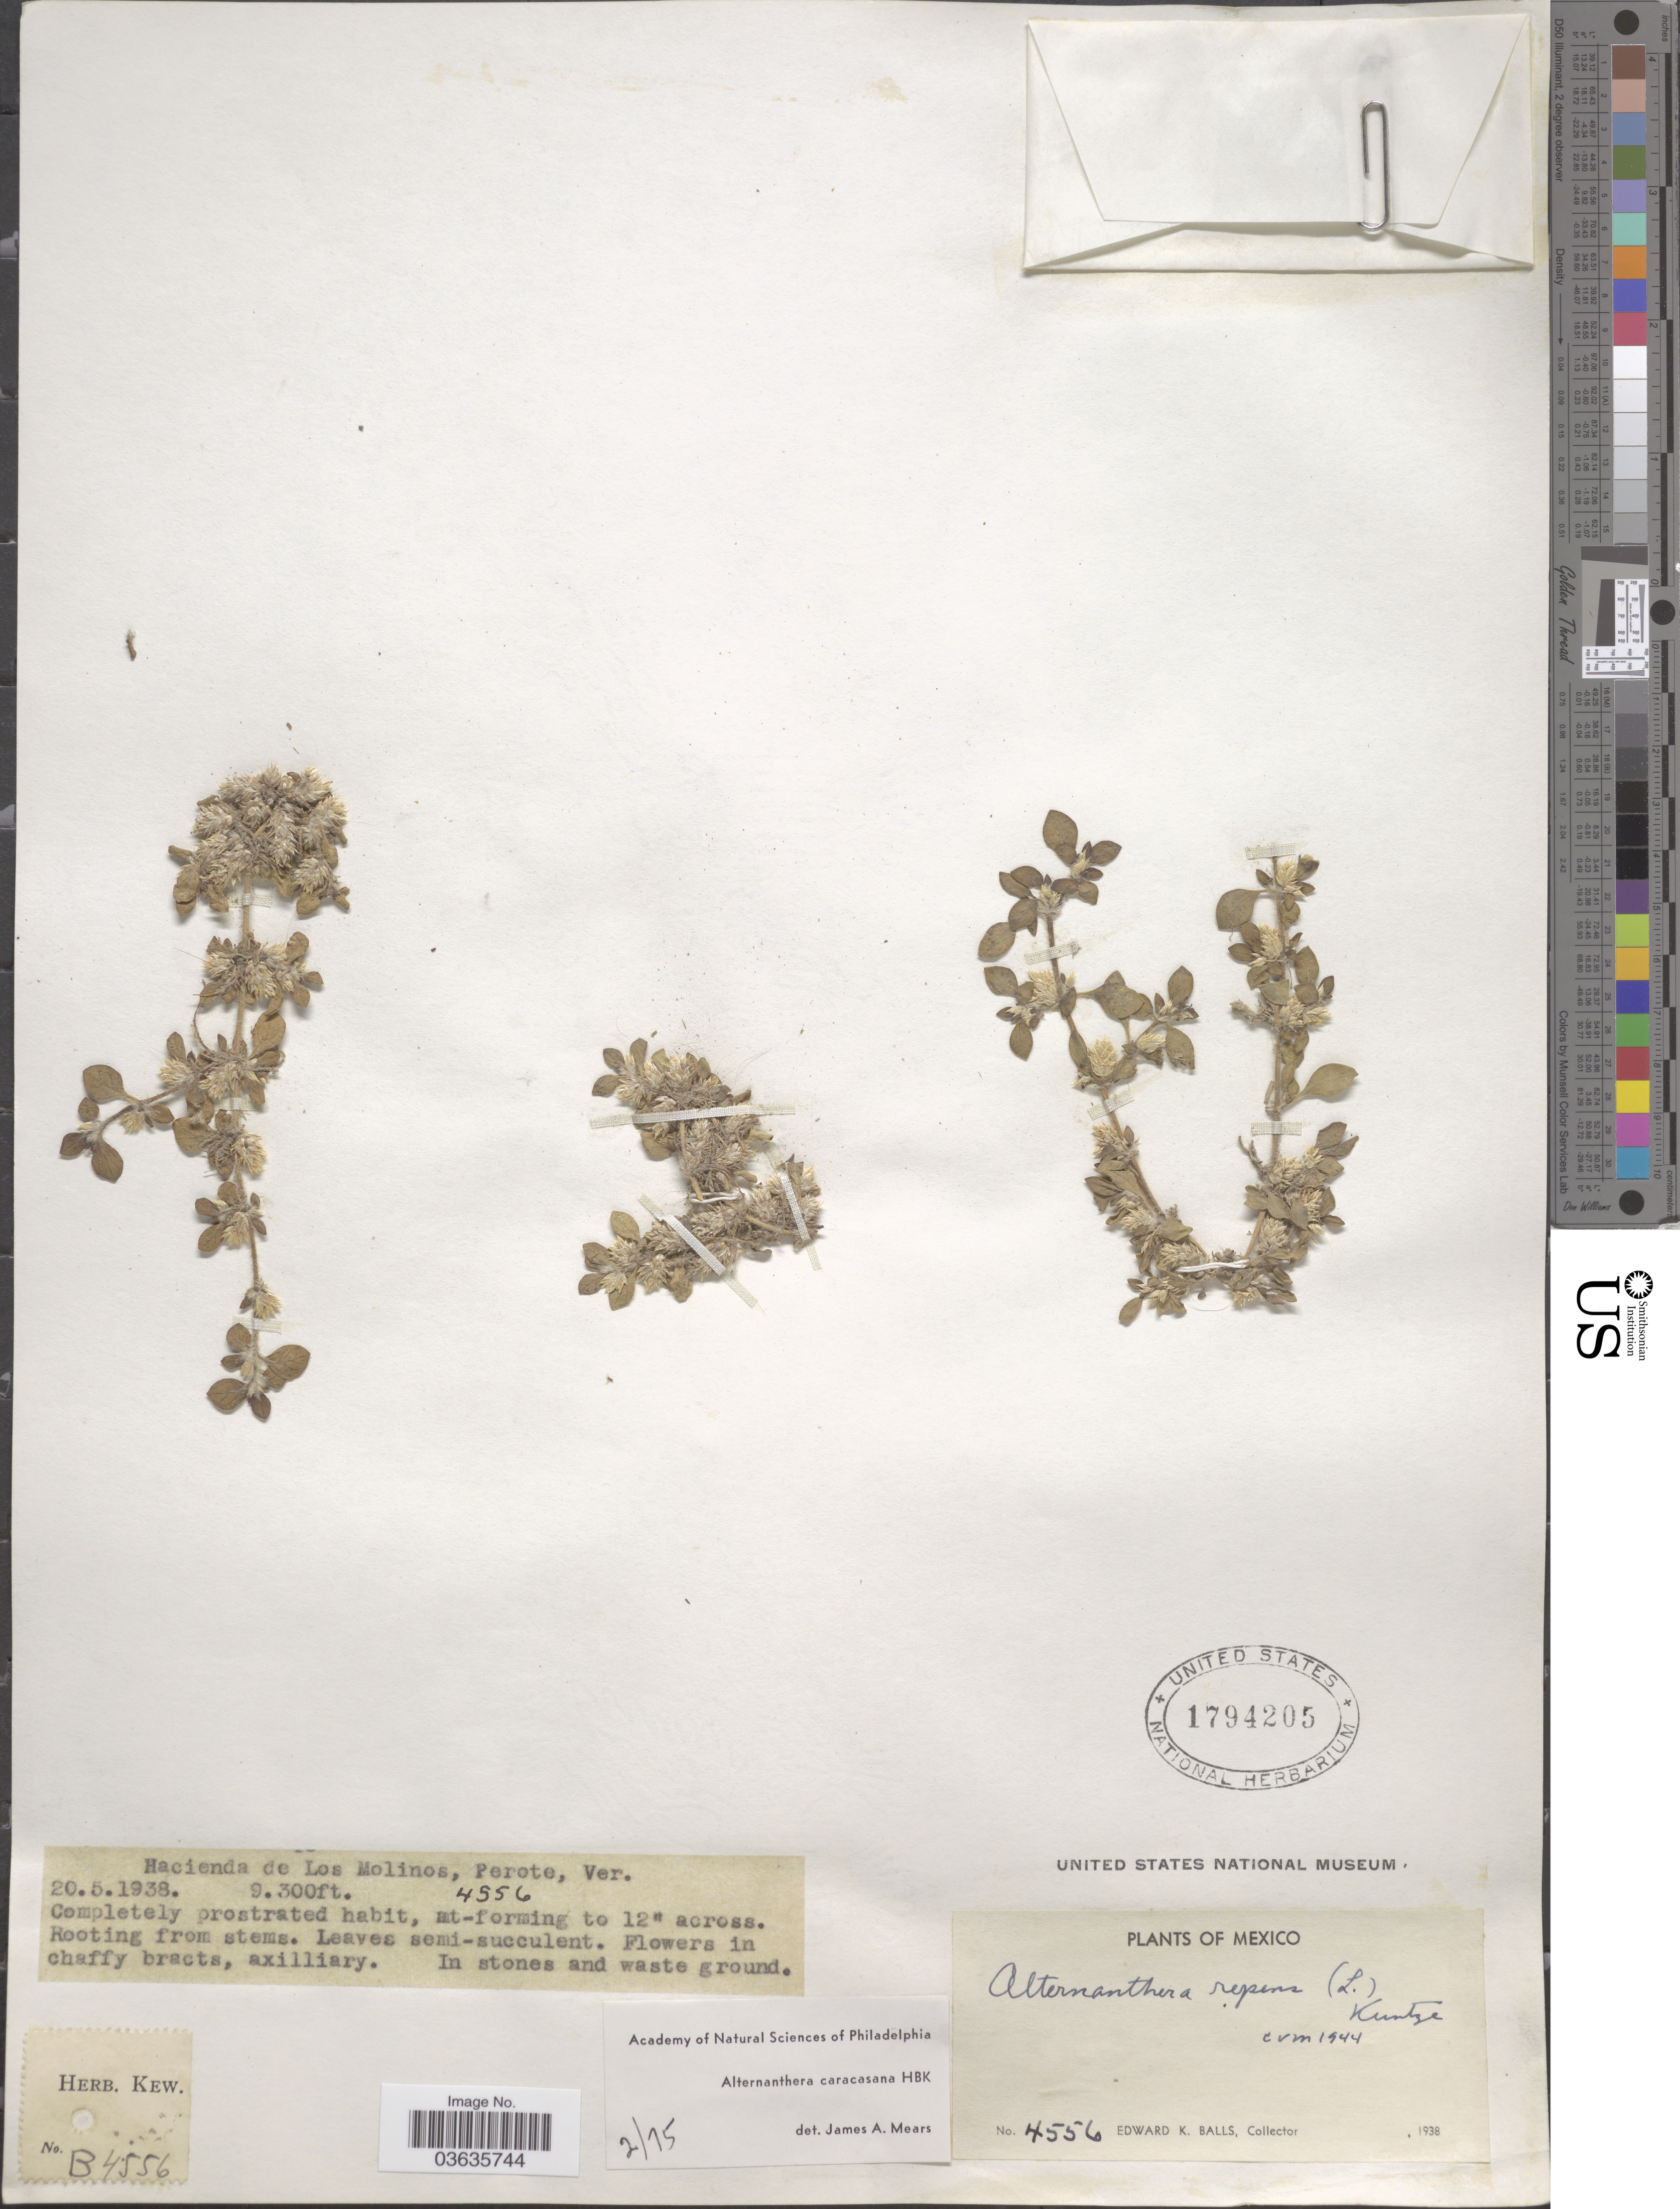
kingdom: Plantae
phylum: Tracheophyta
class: Magnoliopsida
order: Caryophyllales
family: Amaranthaceae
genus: Alternanthera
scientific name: Alternanthera caracasana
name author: Kunth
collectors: E. K. Balls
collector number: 4556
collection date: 1938-05-20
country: Mexico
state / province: Veracruz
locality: Hacienda de Los Molinos, Perote, Ver.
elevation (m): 2835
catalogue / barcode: US 1794205